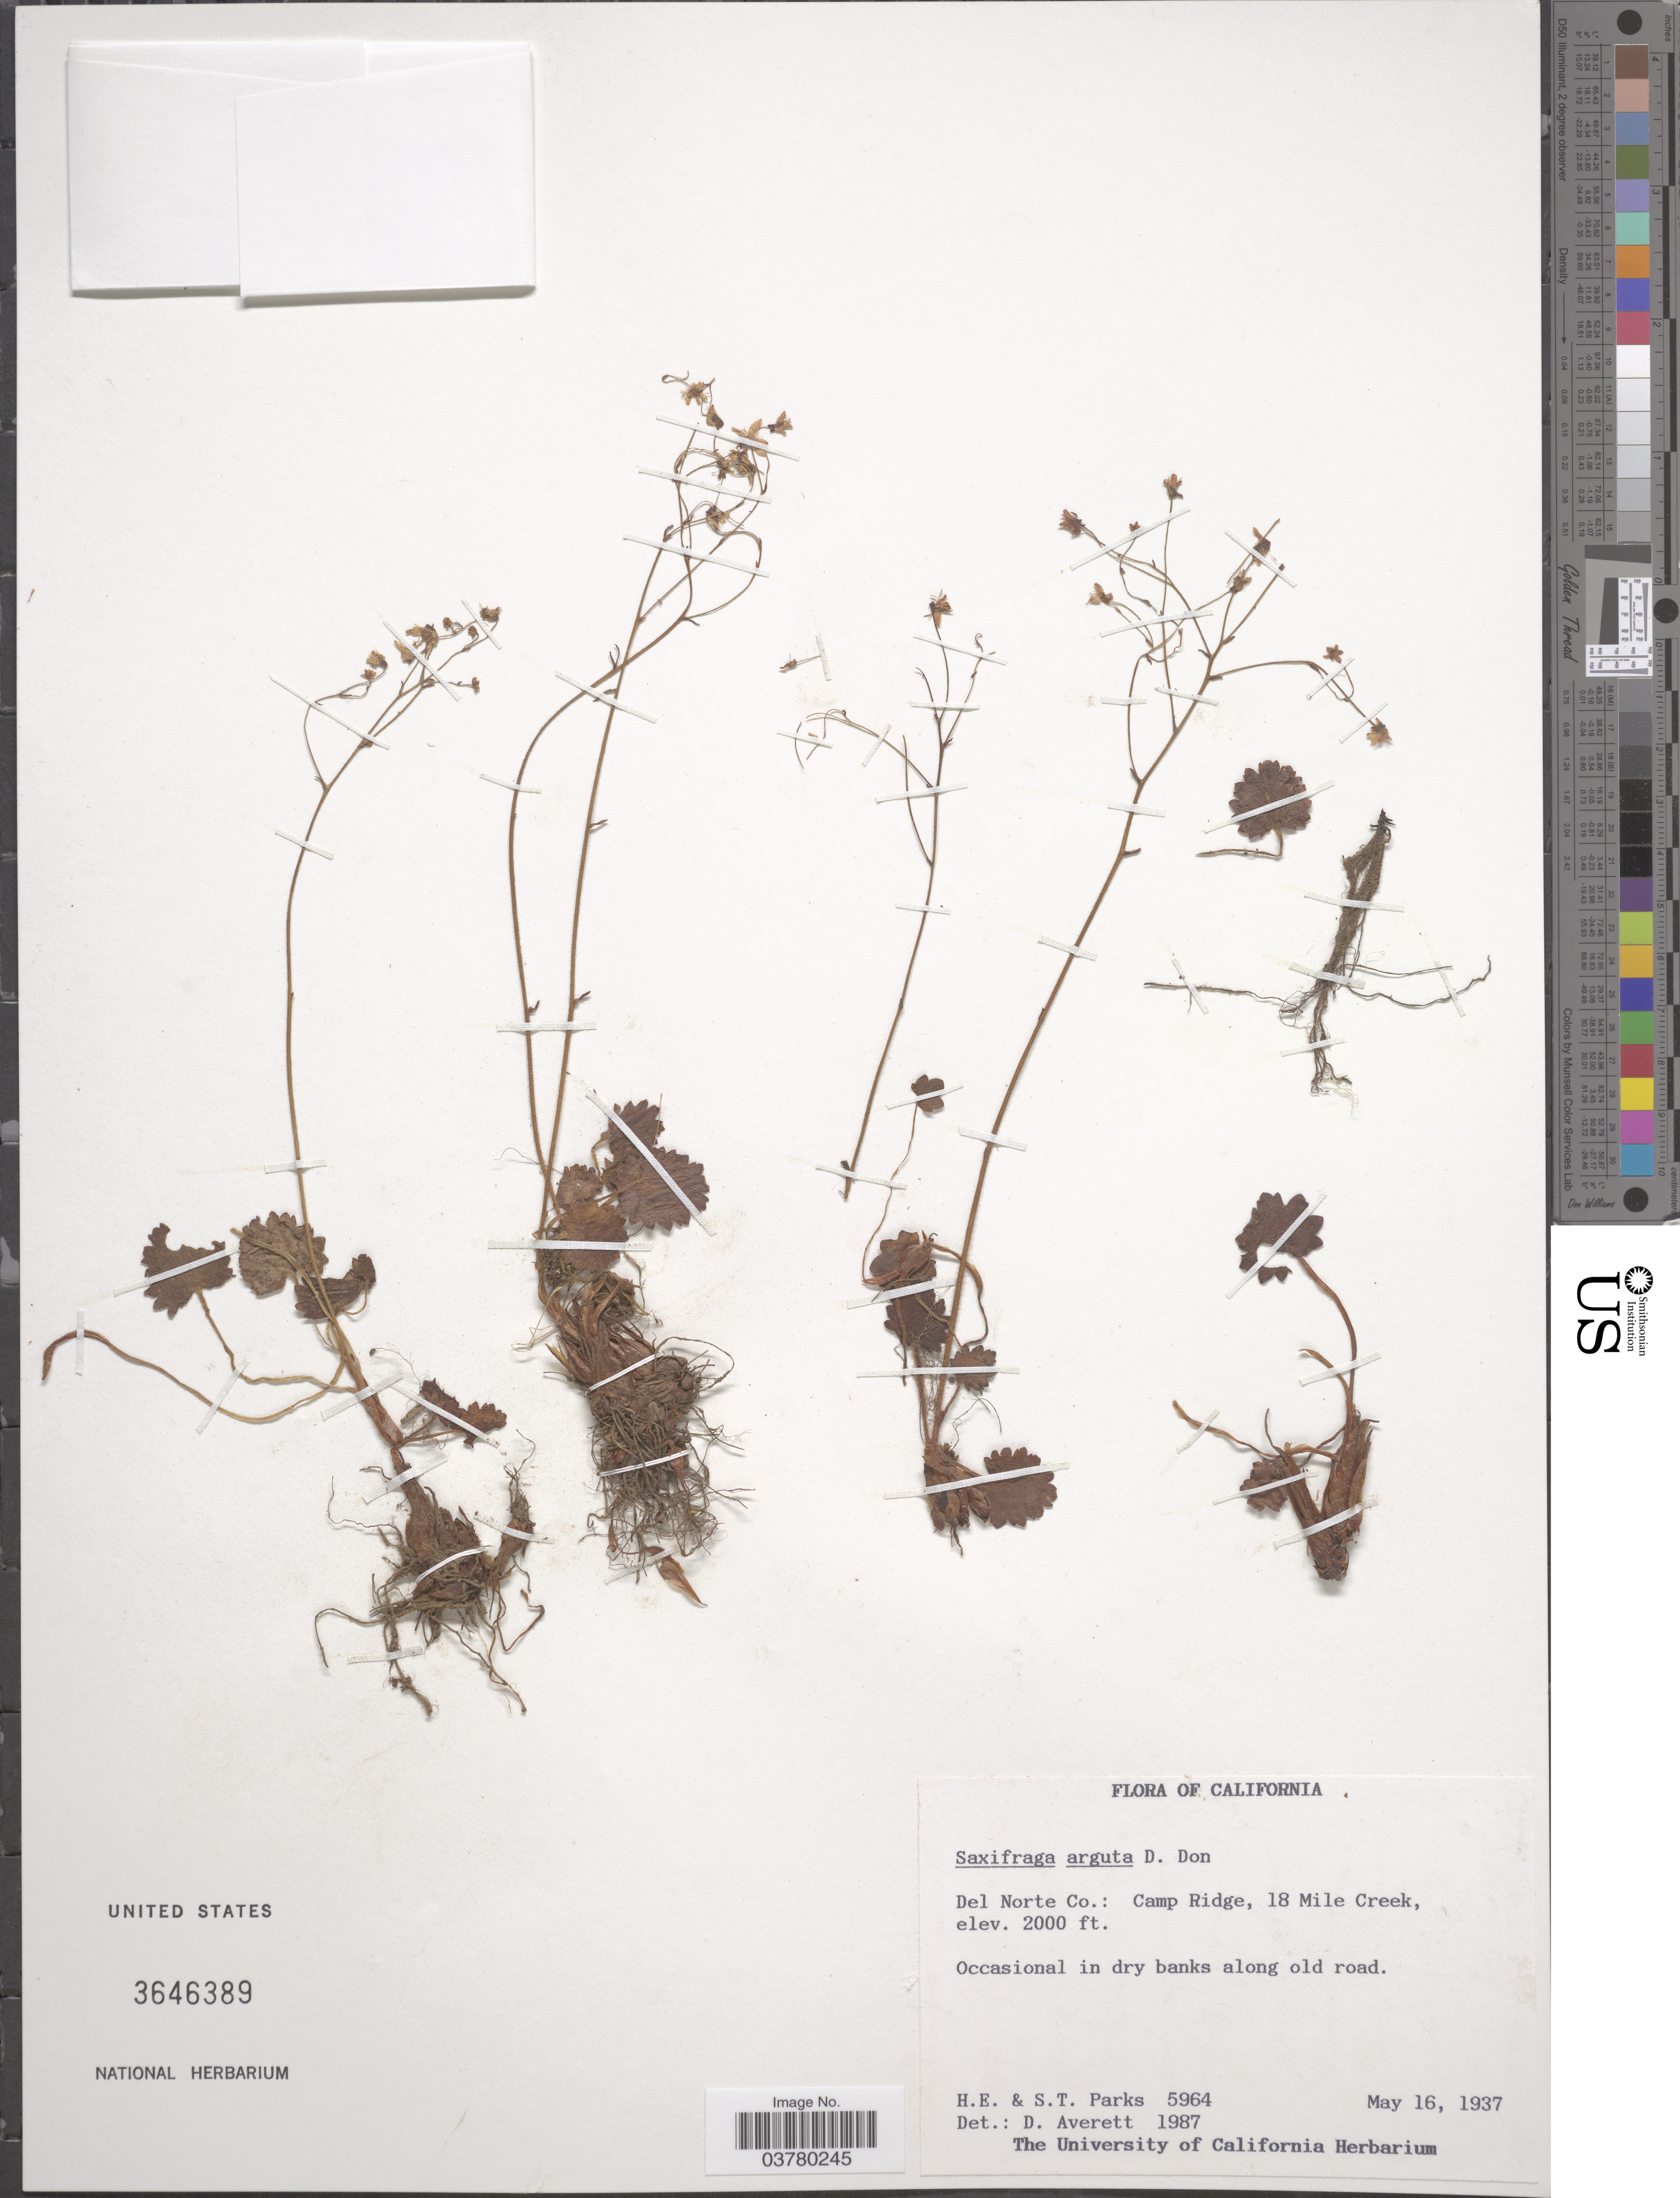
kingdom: Plantae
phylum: Tracheophyta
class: Magnoliopsida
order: Saxifragales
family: Saxifragaceae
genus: Micranthes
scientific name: Micranthes odontoloma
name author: (Piper) A. Heller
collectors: H. E. Parks & S. Parks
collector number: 5964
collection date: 1937-05-16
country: United States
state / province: California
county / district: Del Norte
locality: Del Norte Co.: Camp Ridge, 18 Mile Creek.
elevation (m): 610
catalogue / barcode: US 3646389